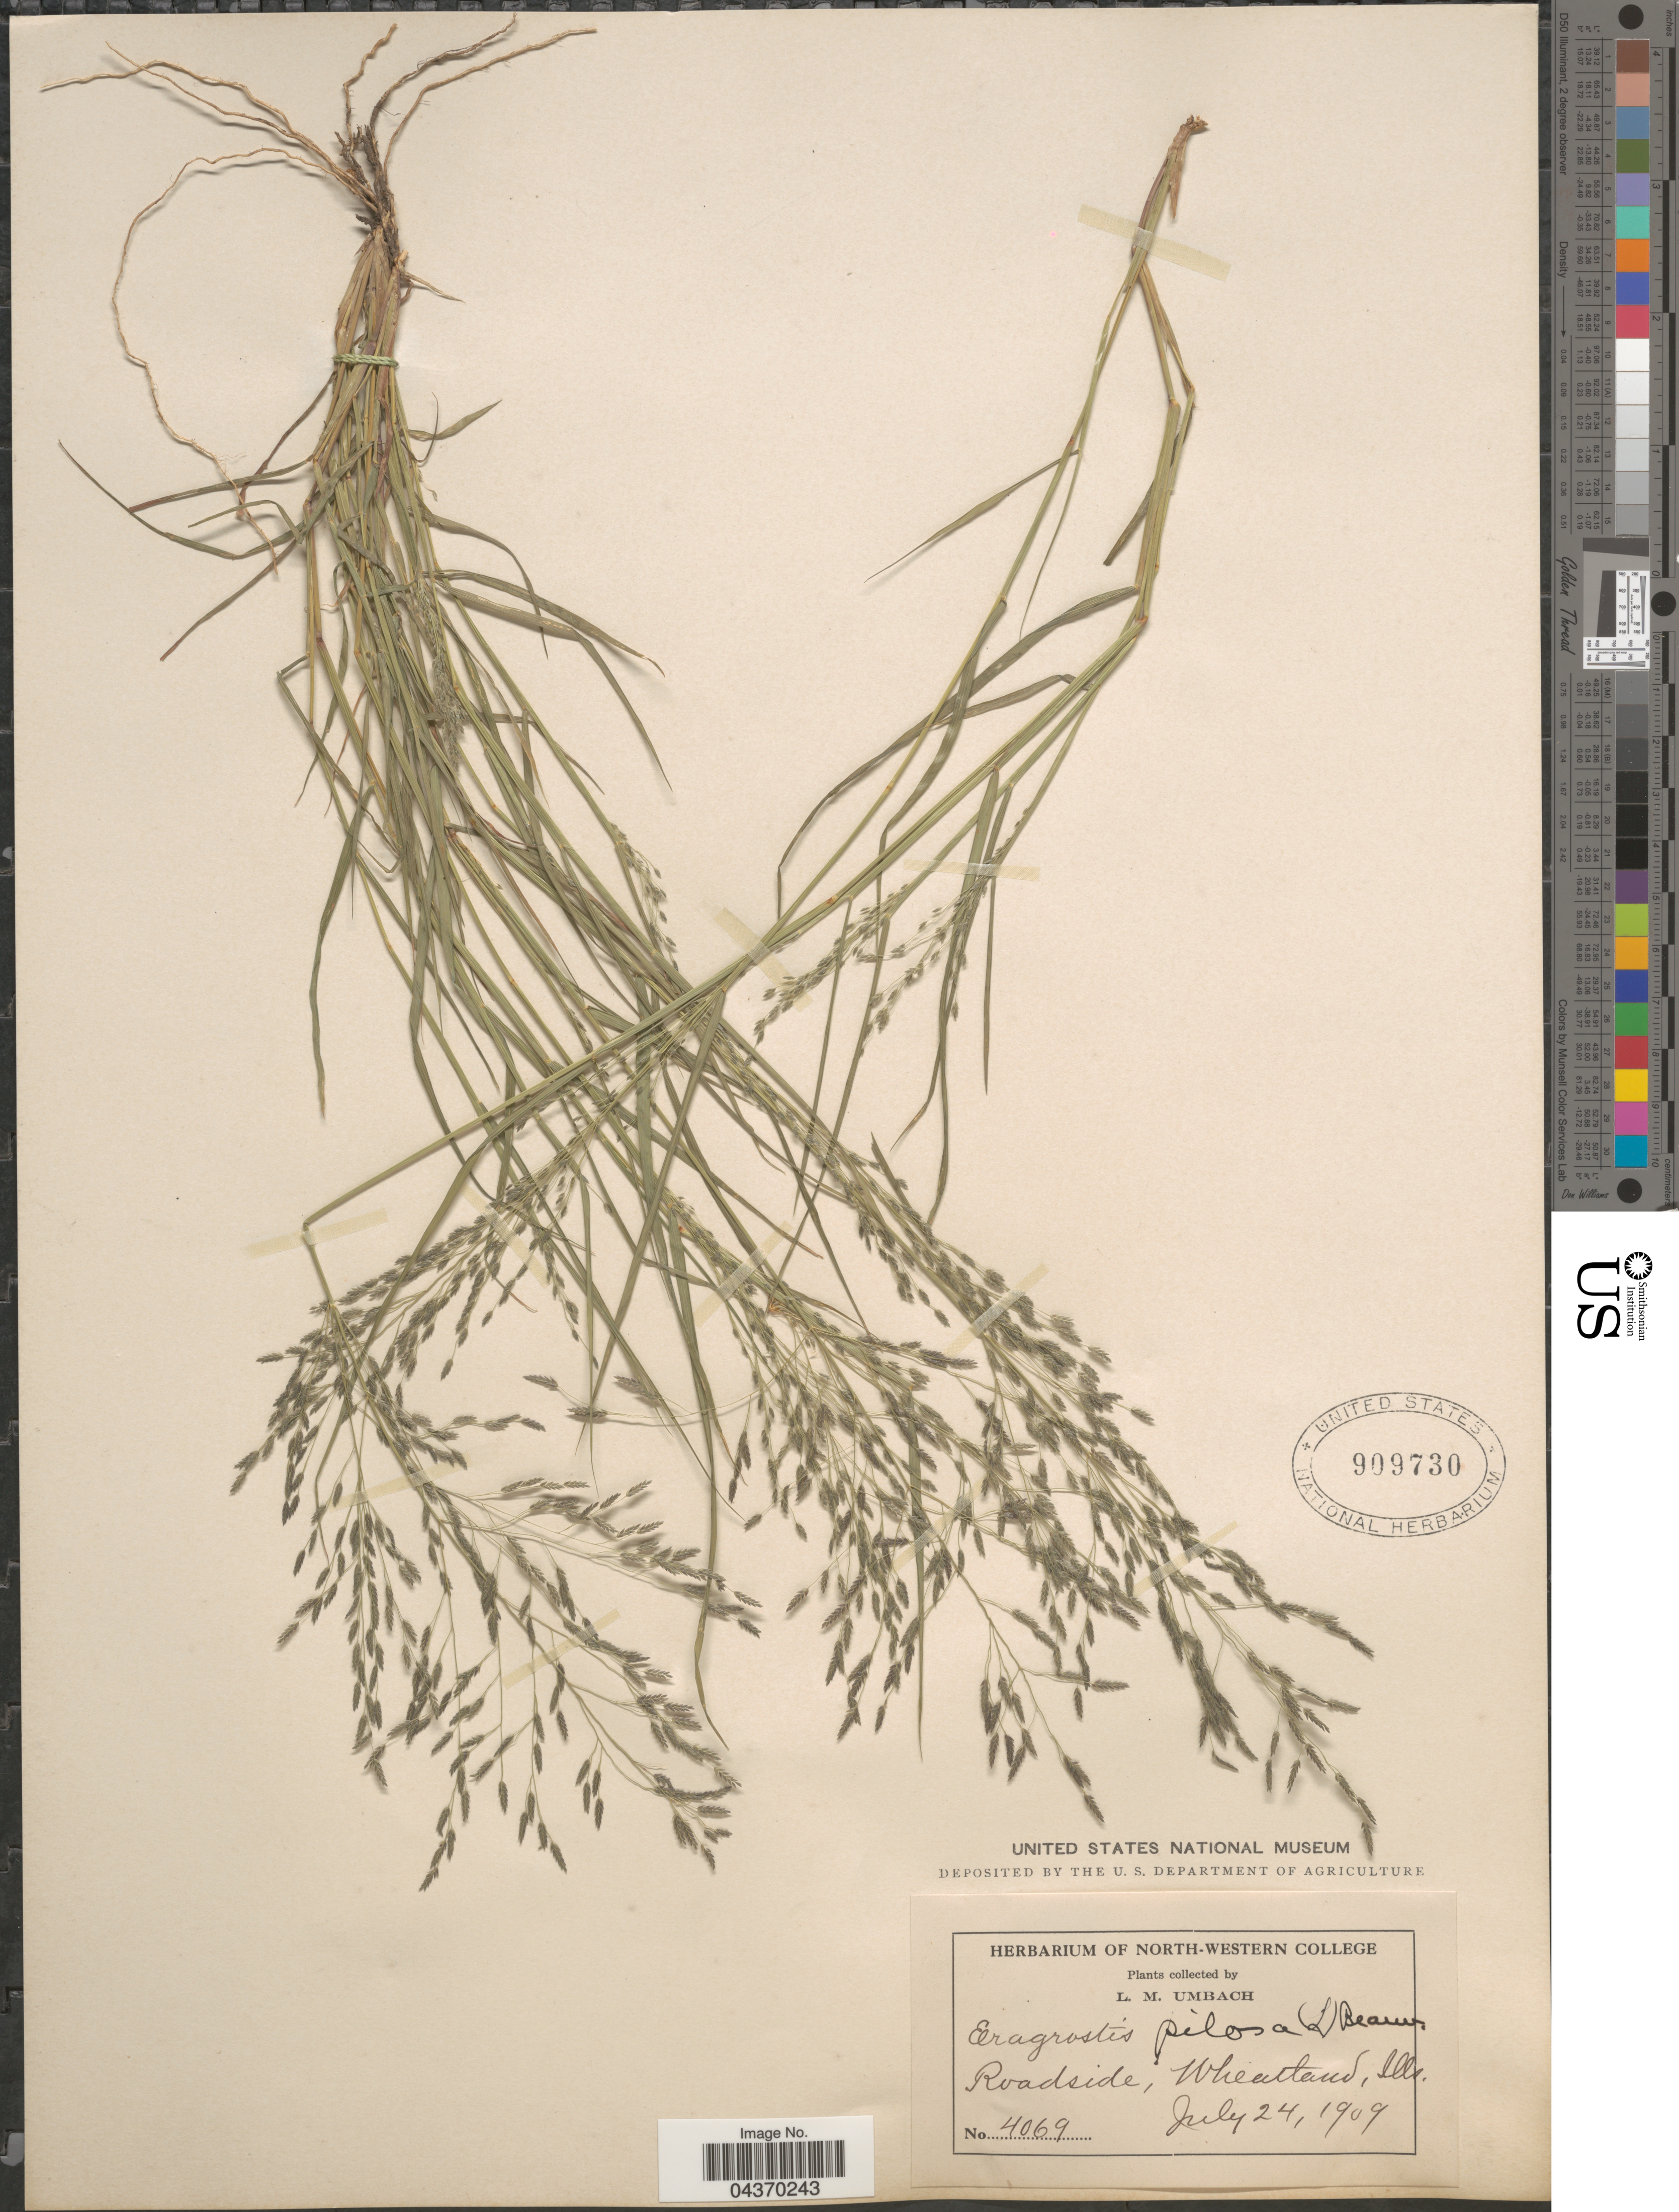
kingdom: Plantae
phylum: Tracheophyta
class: Liliopsida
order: Poales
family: Poaceae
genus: Eragrostis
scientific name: Eragrostis pectinacea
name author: (Michx.) Nees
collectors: L. M. Umbach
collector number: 4069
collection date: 1909-07-24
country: United States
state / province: Illinois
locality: Roadside, Wheatland.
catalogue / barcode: US 909730